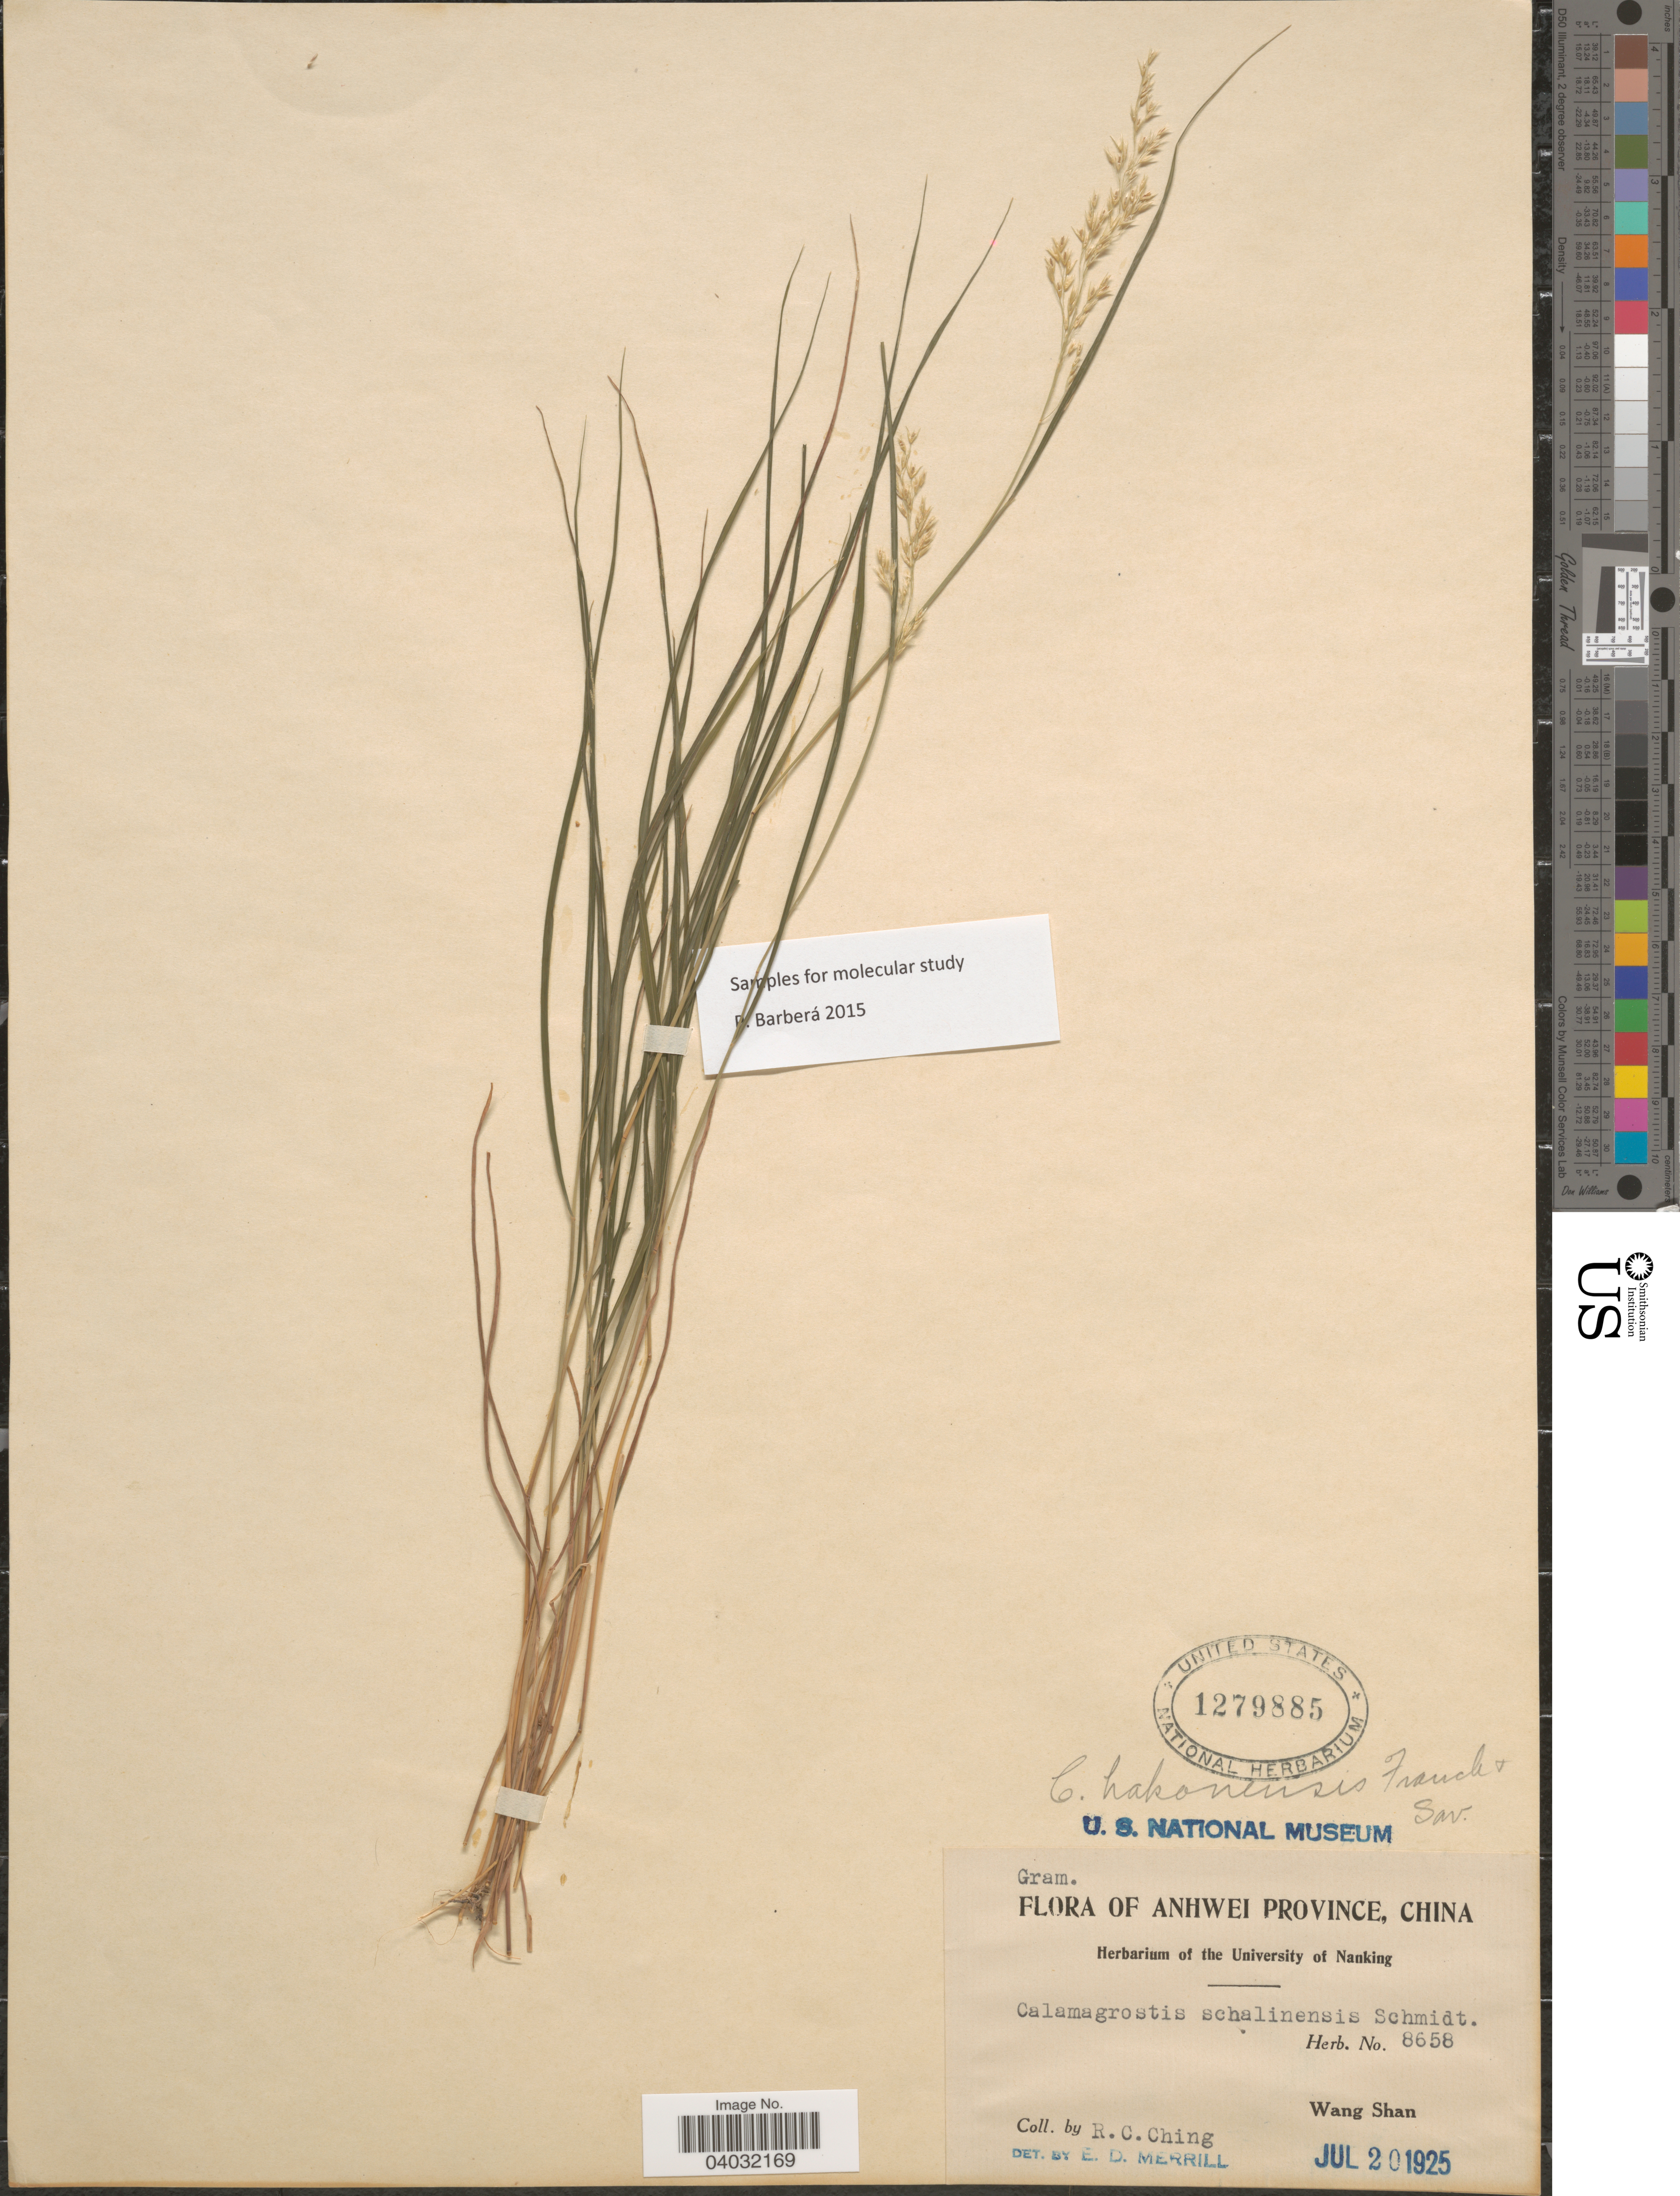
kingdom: Plantae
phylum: Tracheophyta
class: Liliopsida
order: Poales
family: Poaceae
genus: Calamagrostis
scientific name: Calamagrostis hakonensis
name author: Franch. & Sav.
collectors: R. C. Ching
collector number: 8658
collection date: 1925-07-20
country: China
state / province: Anhui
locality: Anhwei Province. Wang Shan.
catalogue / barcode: US 1279885